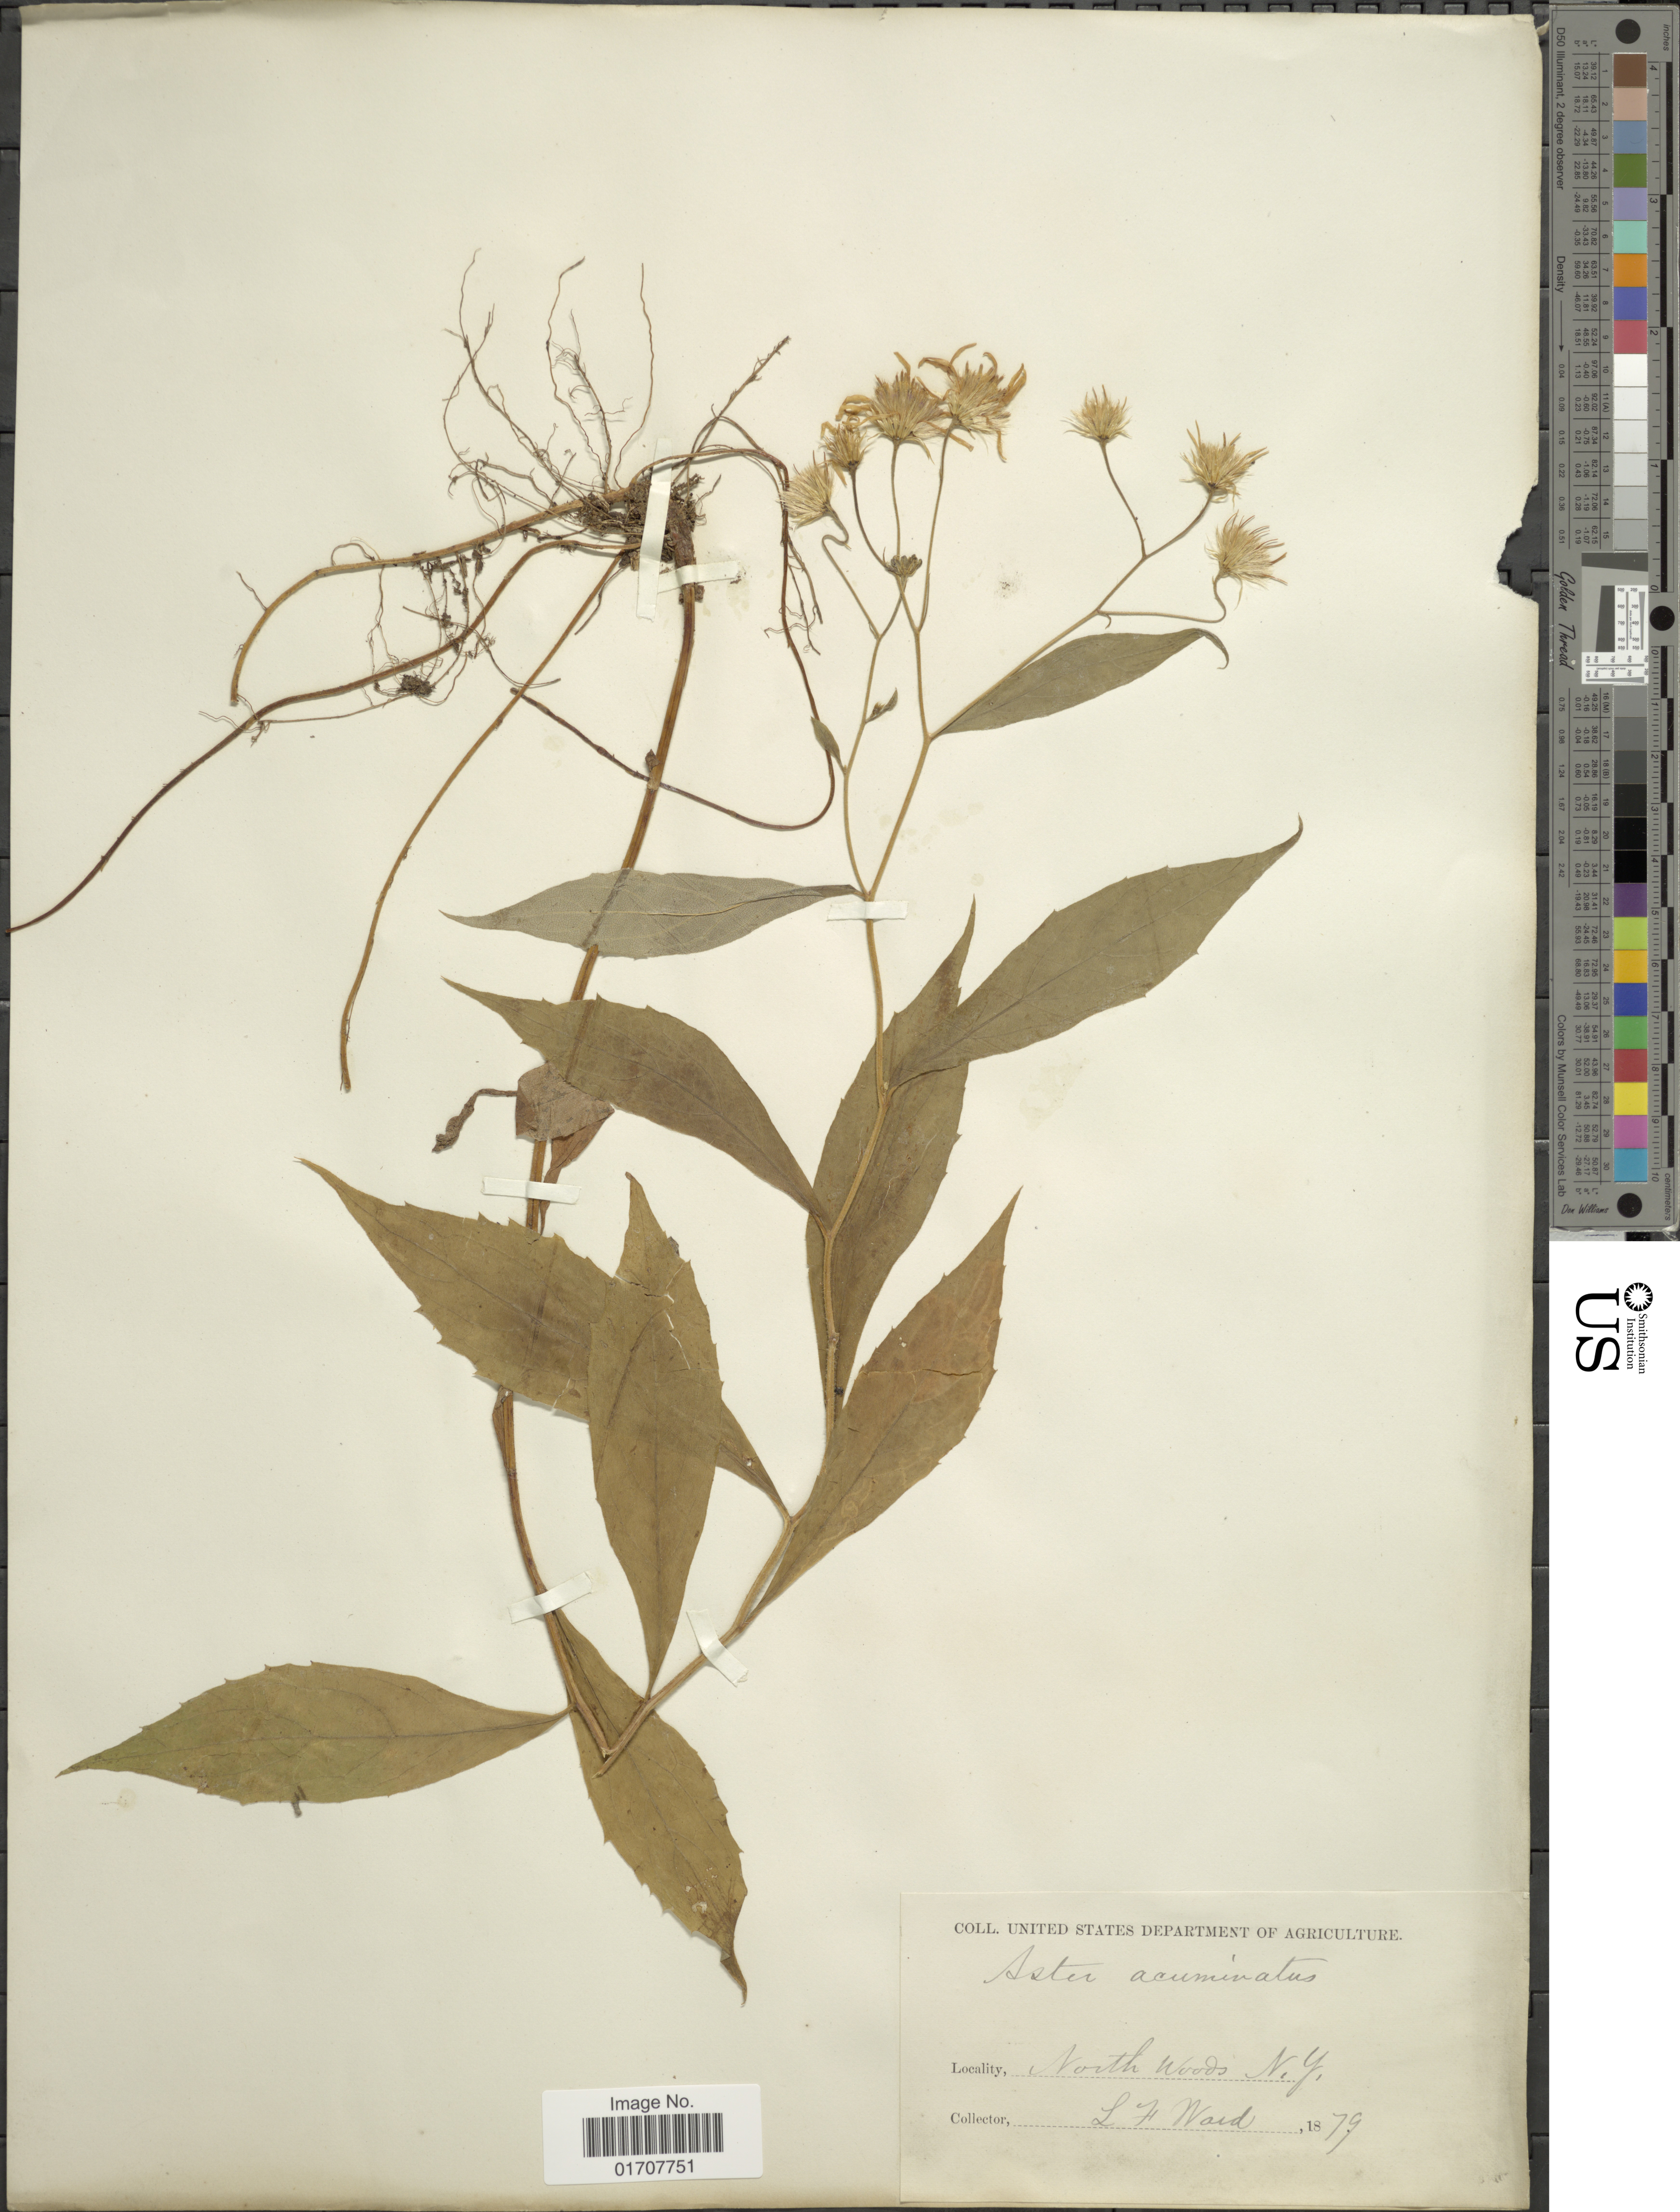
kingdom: Plantae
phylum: Tracheophyta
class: Magnoliopsida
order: Asterales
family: Asteraceae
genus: Oclemena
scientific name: Oclemena acuminata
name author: (Michx.) Greene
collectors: L. Ward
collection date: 1879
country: United States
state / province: New York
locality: North Woods